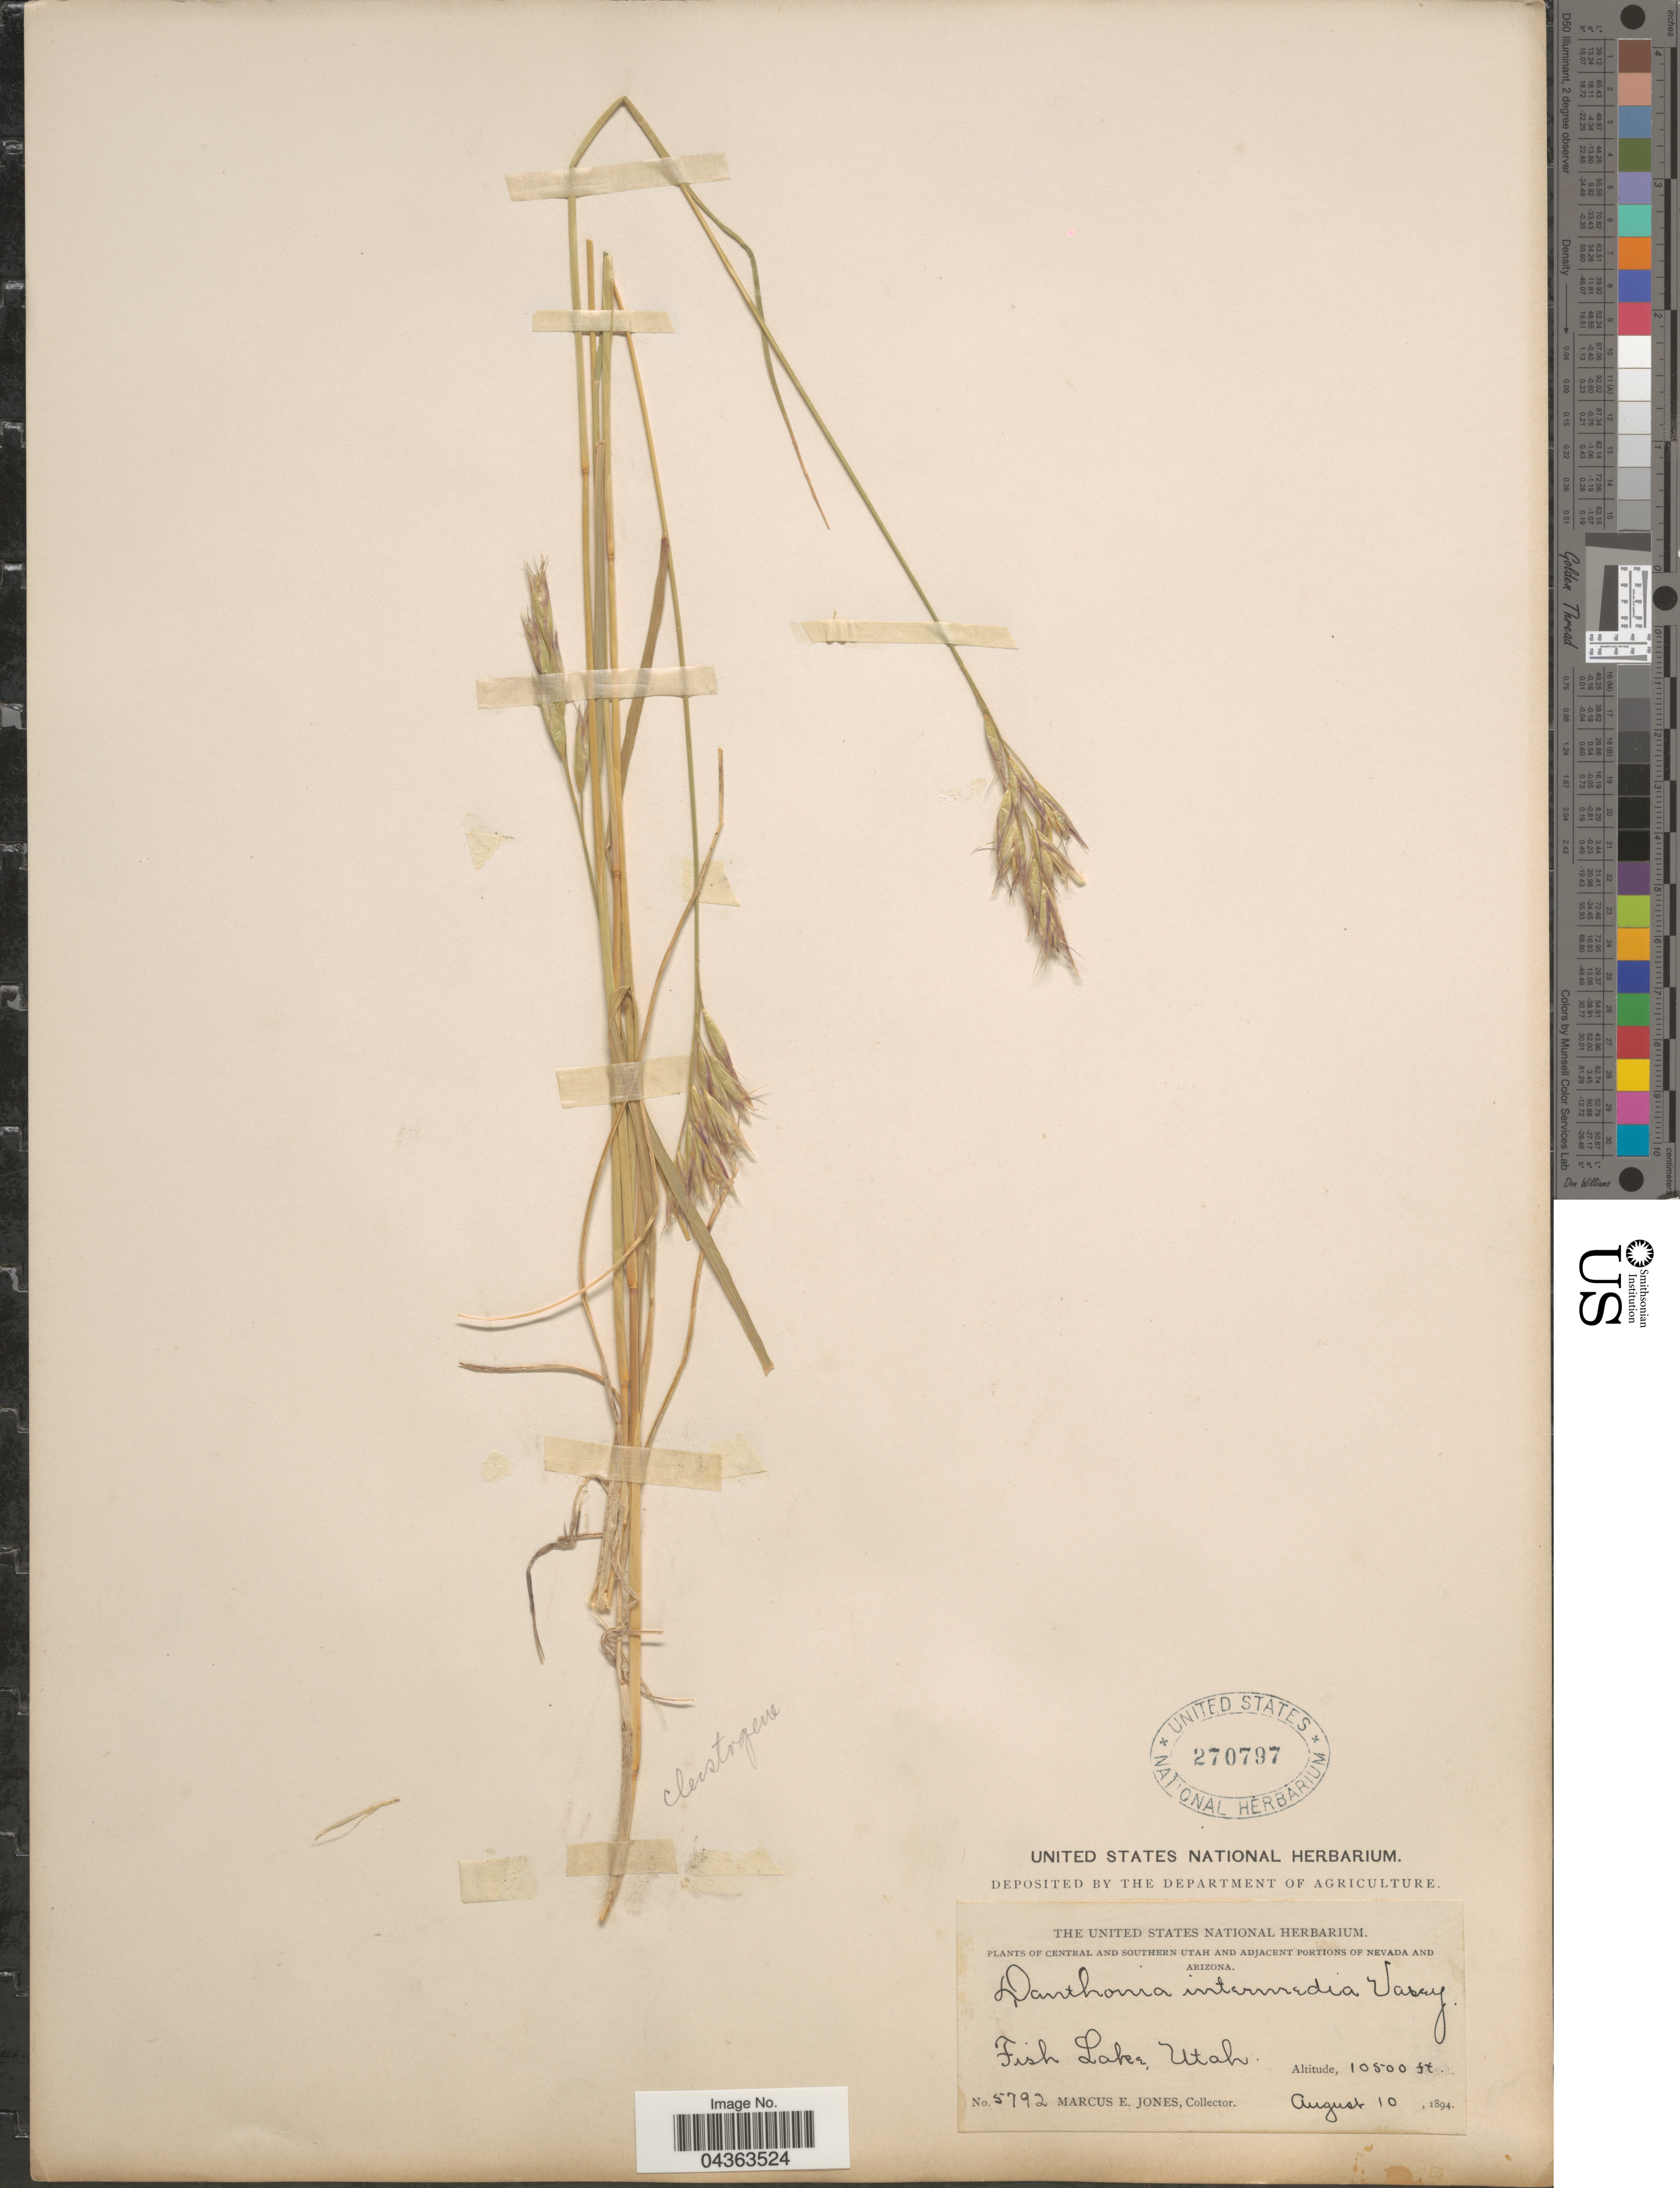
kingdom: Plantae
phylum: Tracheophyta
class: Liliopsida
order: Poales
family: Poaceae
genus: Danthonia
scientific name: Danthonia intermedia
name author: Vasey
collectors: M. E. Jones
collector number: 5792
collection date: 1894-08-10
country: United States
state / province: Utah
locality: Central and Southern Utah. Fish Lake.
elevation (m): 3200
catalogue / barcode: US 270797